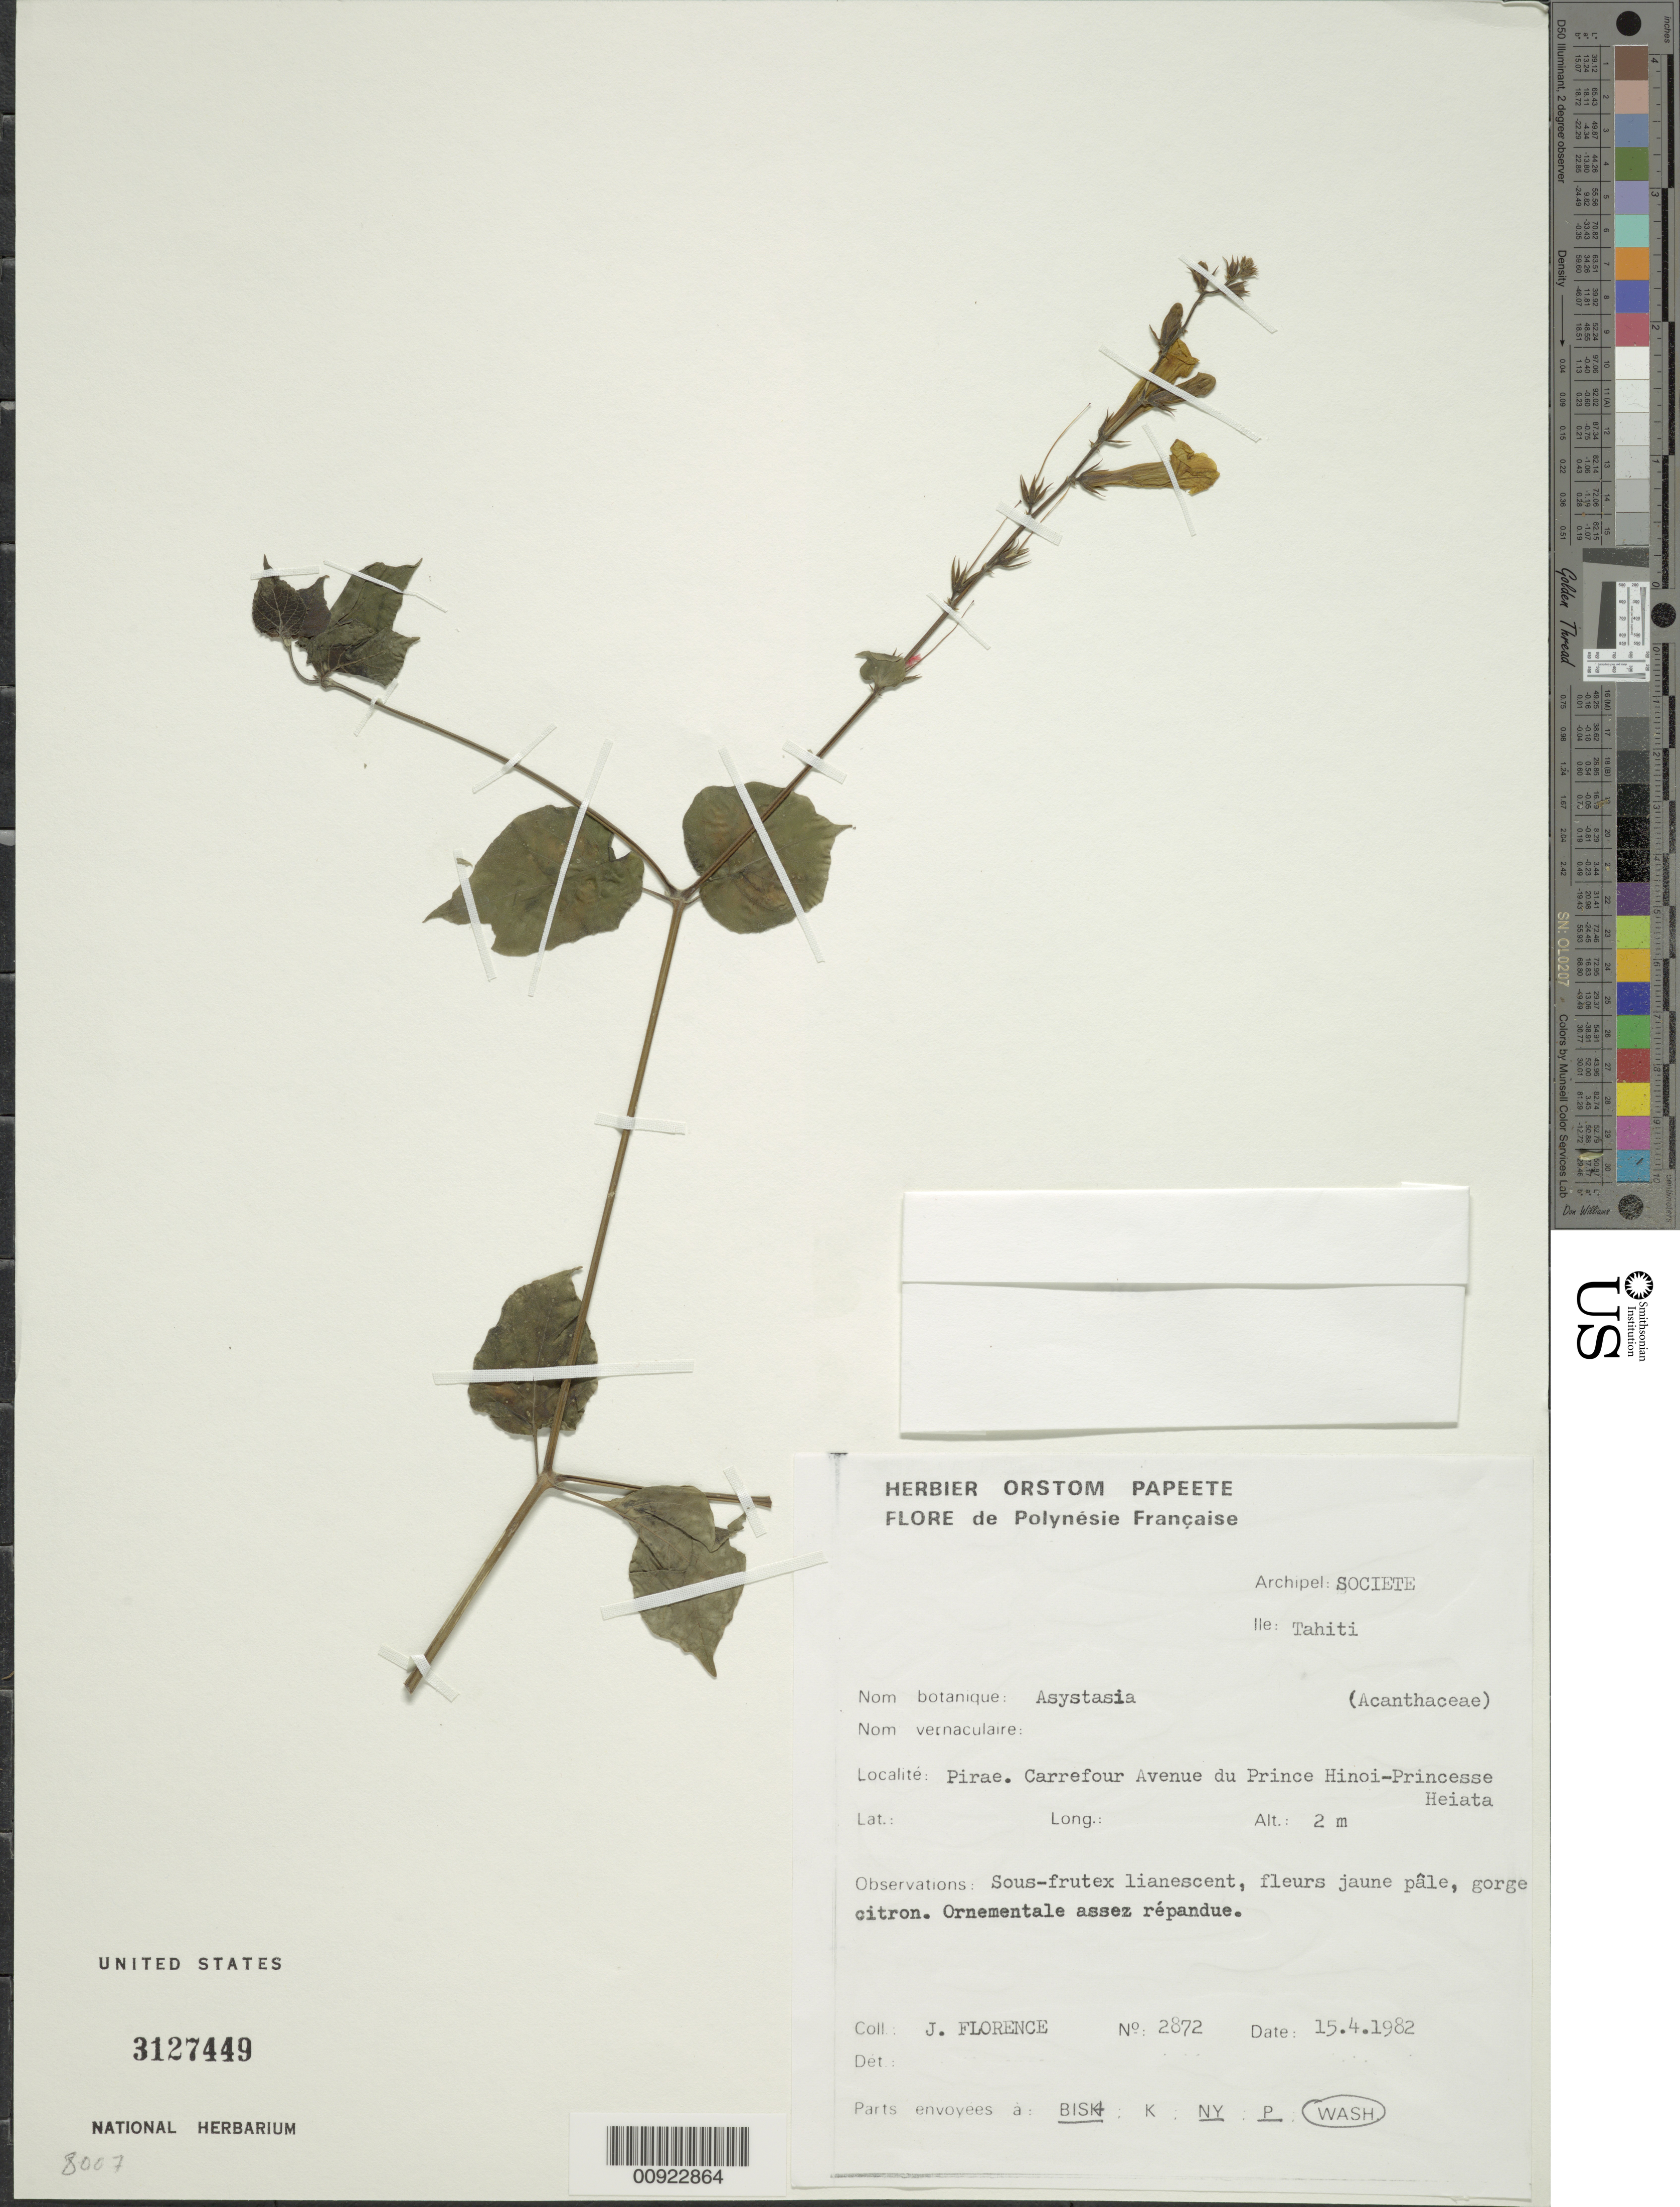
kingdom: Plantae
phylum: Tracheophyta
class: Magnoliopsida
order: Lamiales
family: Acanthaceae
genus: Asystasia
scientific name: Asystasia gangetica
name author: (L.) T. Anderson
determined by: Florence, J.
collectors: J. Florence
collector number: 2872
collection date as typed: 25 Feb 1982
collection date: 1982-02-25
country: French Polynesia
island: Tahiti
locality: Papara. Station horticole de l'Economie rurale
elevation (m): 2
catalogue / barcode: US 3127449